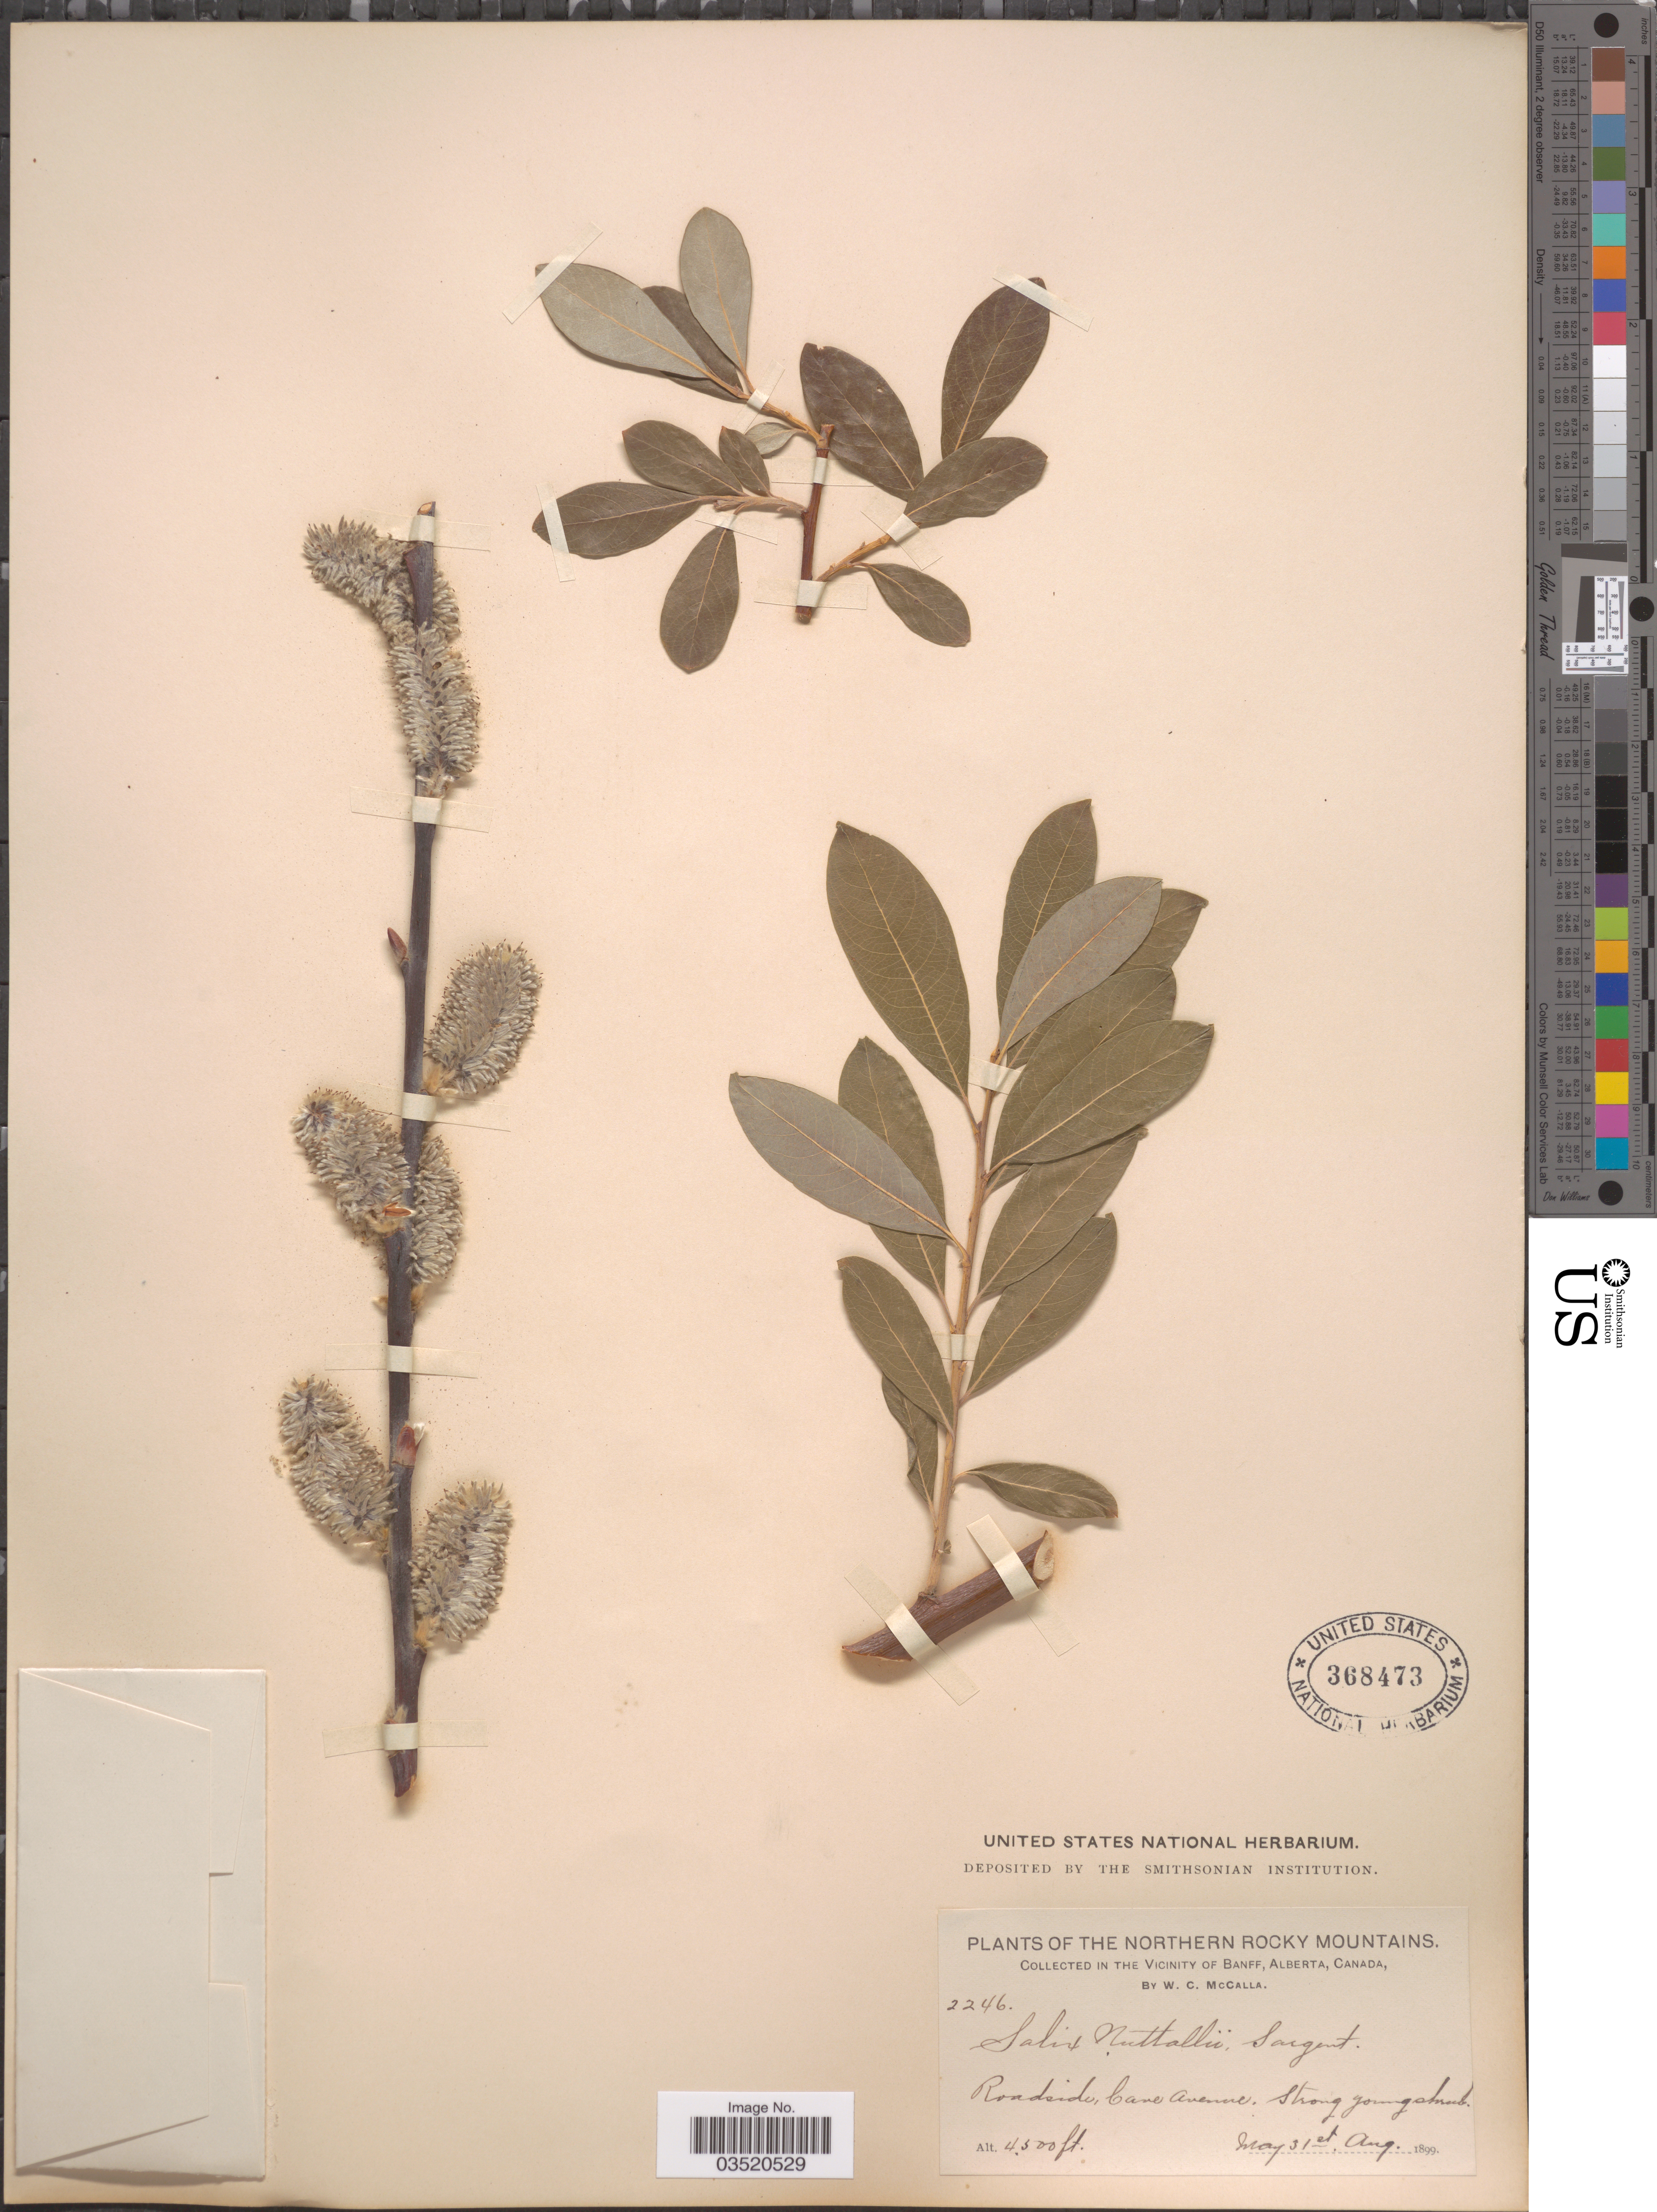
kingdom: Plantae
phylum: Tracheophyta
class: Magnoliopsida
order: Malpighiales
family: Salicaceae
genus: Salix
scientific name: Salix scouleriana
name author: Barratt ex Hook.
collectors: W. McCalla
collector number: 2246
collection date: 1899-05-31/1899-08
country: Canada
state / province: Alberta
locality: The Northern Rocky Mountains. Vicinity of Banff. Roadside, Cave Avenue.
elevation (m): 1372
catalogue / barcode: US 368473